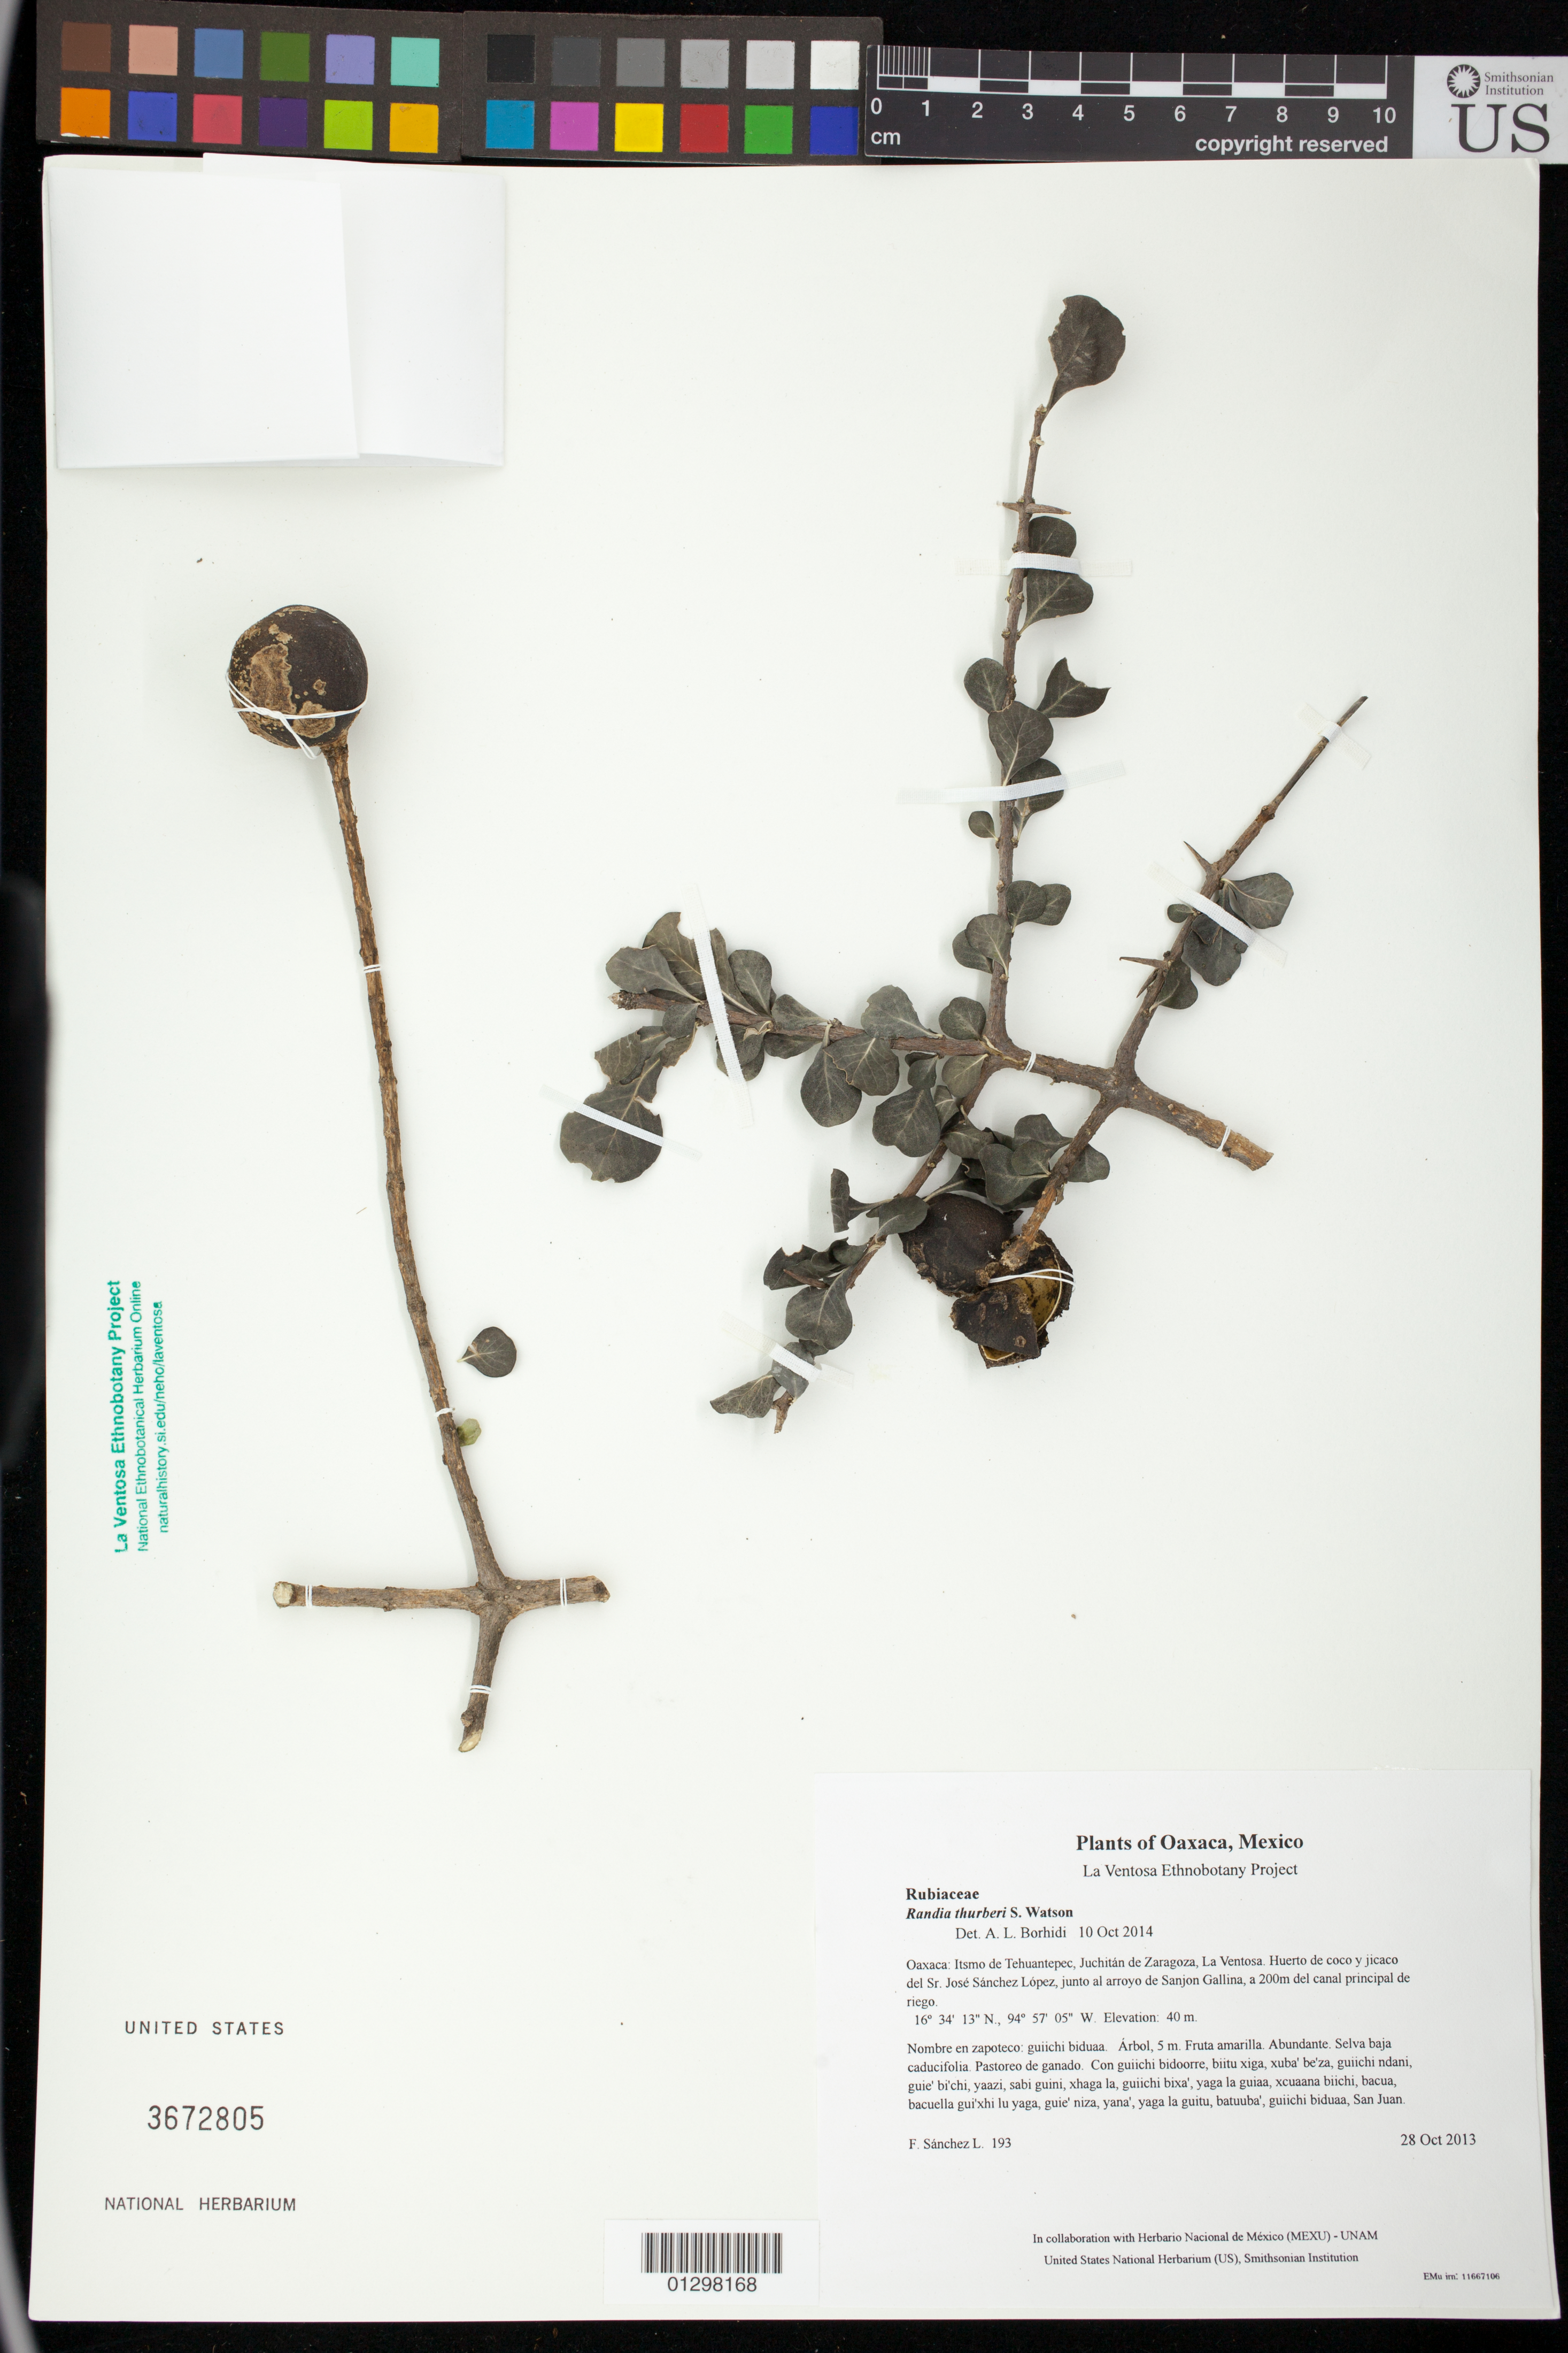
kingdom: Plantae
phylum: Tracheophyta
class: Magnoliopsida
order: Gentianales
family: Rubiaceae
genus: Randia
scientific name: Randia thurberi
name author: S. Watson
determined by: Borhidi, Attila L.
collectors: F. Sánchez L.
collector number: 193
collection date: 2013-10-28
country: Mexico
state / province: Oaxaca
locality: Itsmo de Tehuantepec, Juchitán de Zaragoza, La Ventosa. Huerto de coco y jicaco del Sr. José Sánchez López, junto al arroyo de Sanjon Gallina, a 200m del canal principal de riego.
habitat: Selva baja caducifolia. Pastoreo de ganado.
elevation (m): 40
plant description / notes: JEBOT, MEXU, SERO, US; Yaga. 5 m. Cuaananaxhi naguchi. Stale.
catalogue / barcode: US 3672805